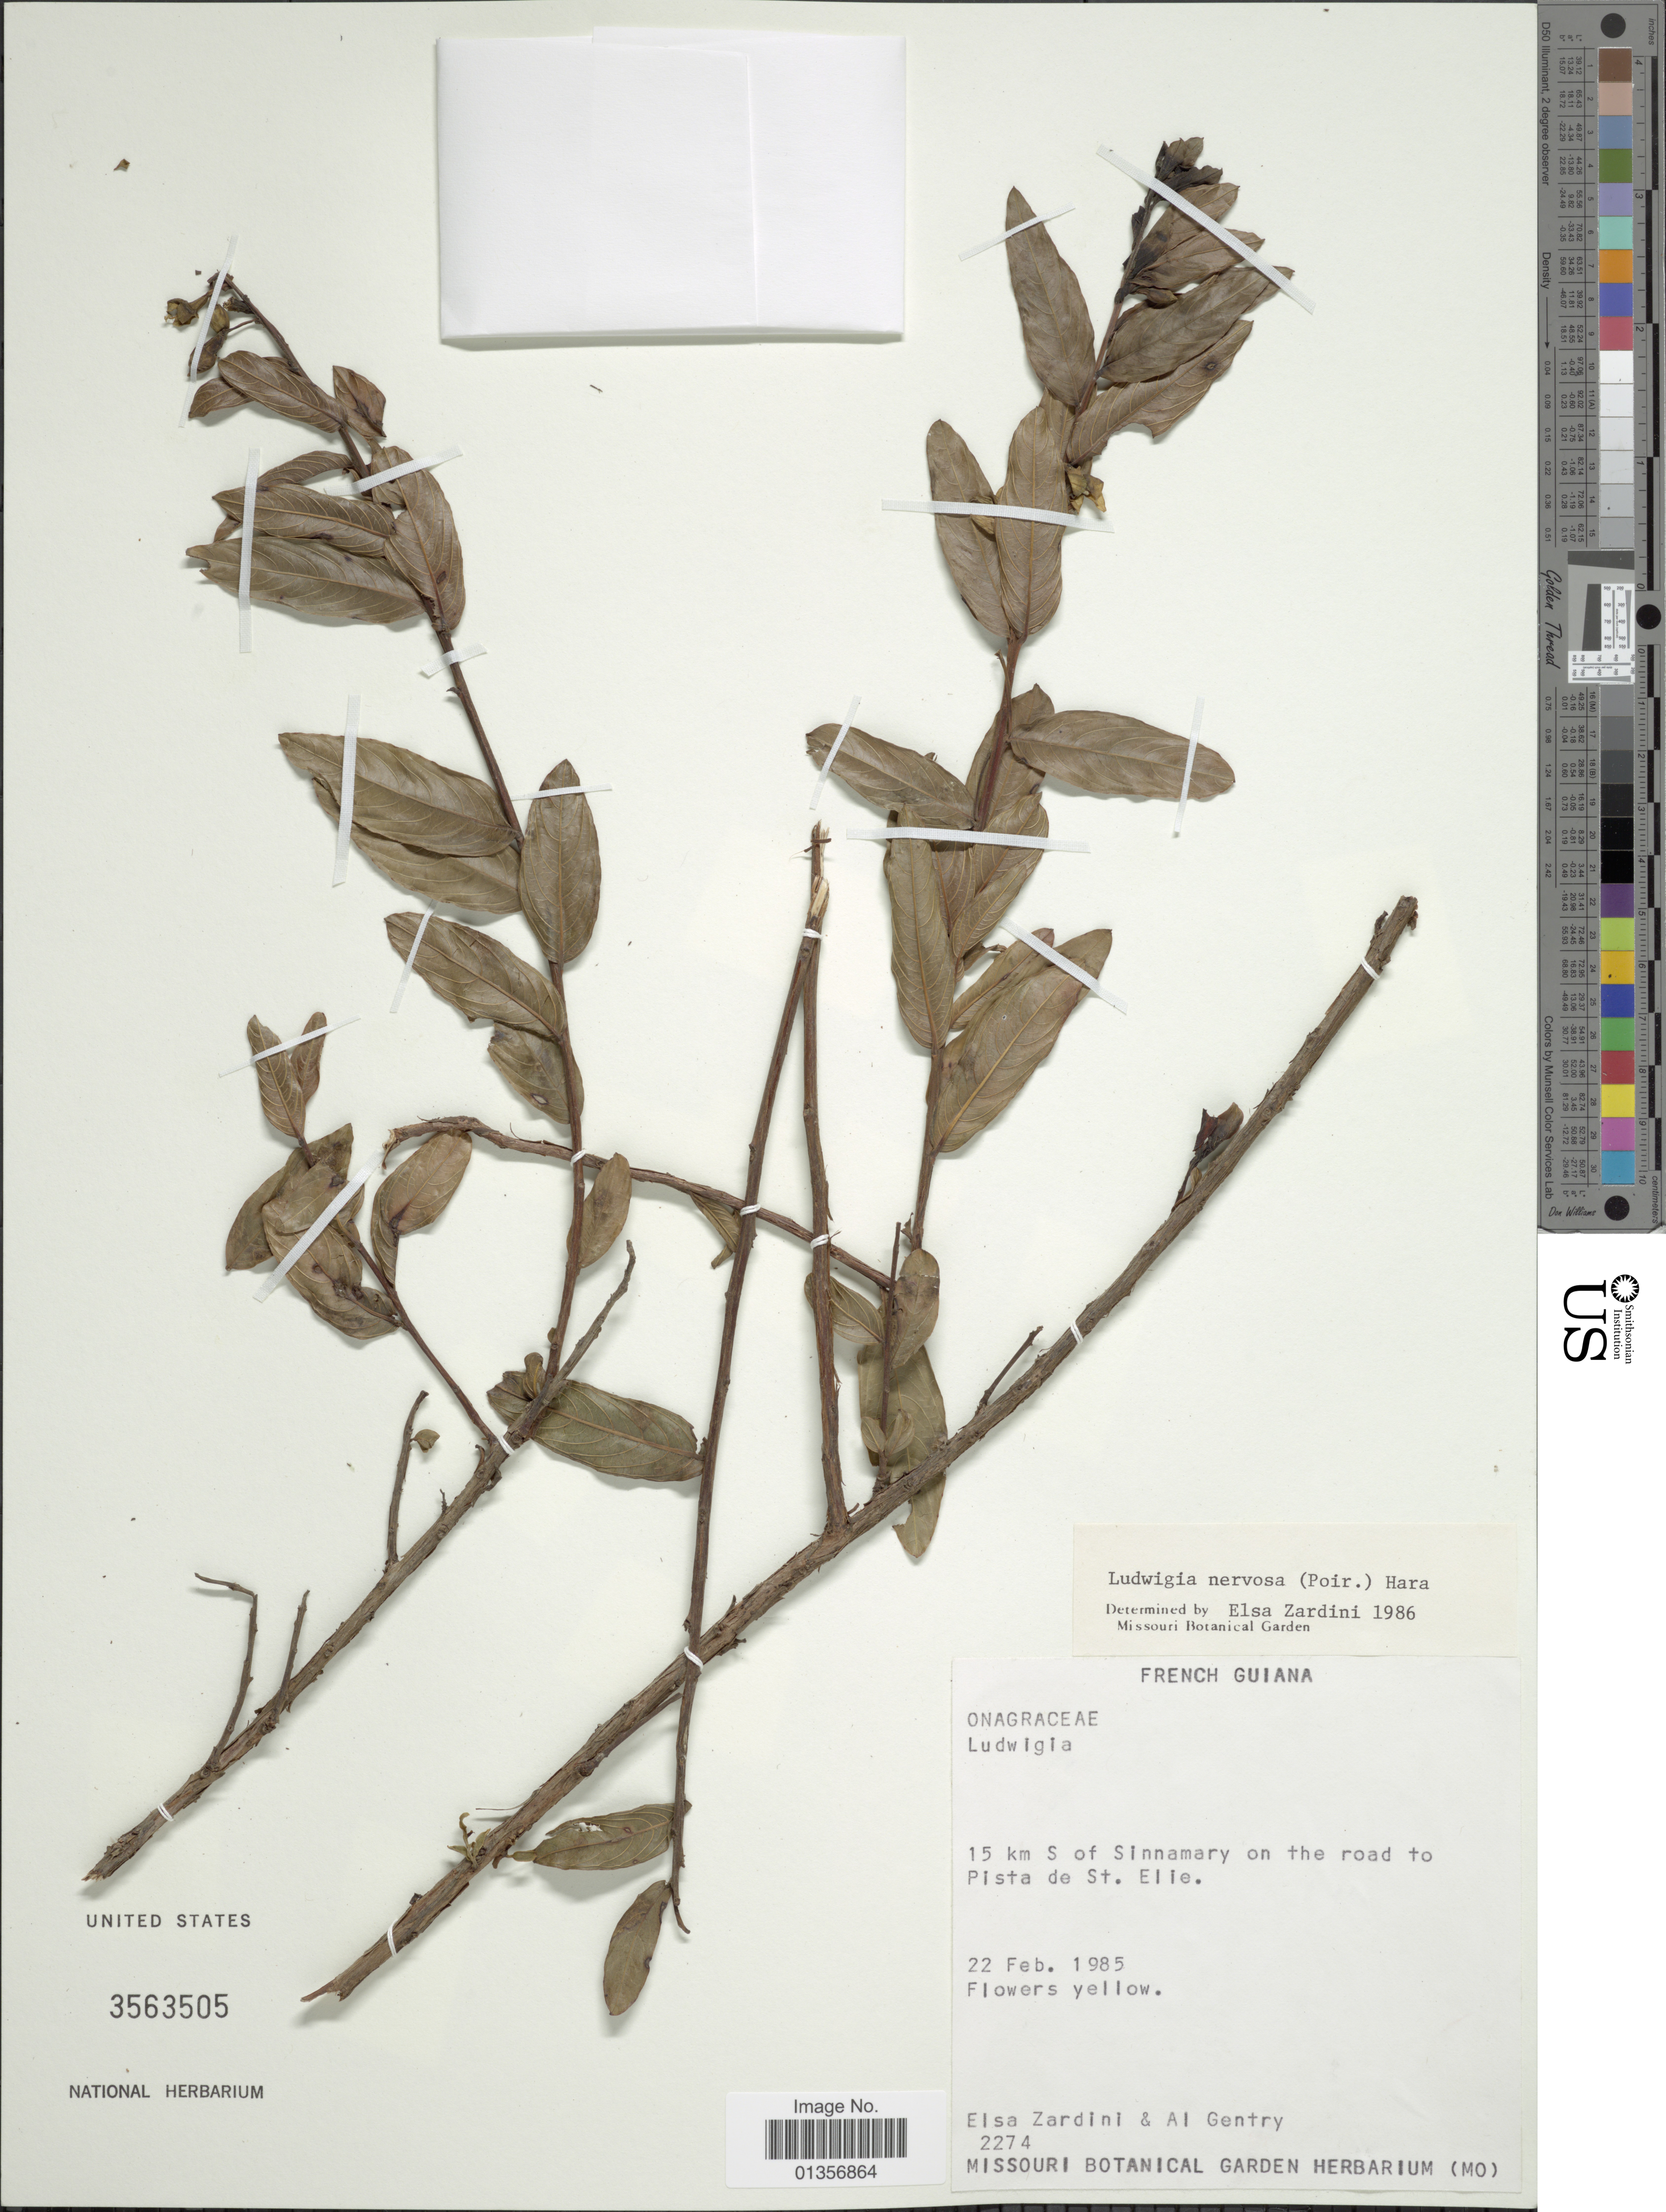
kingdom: Plantae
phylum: Tracheophyta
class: Magnoliopsida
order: Myrtales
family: Onagraceae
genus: Ludwigia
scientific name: Ludwigia nervosa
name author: (Poir.) H. Hara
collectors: E. M. Zardini & A. H. Gentry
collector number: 2274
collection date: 1985-02-22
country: French Guiana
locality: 15 km S of Sinnamary on the road to Pista de St. Elie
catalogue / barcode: US 3563505